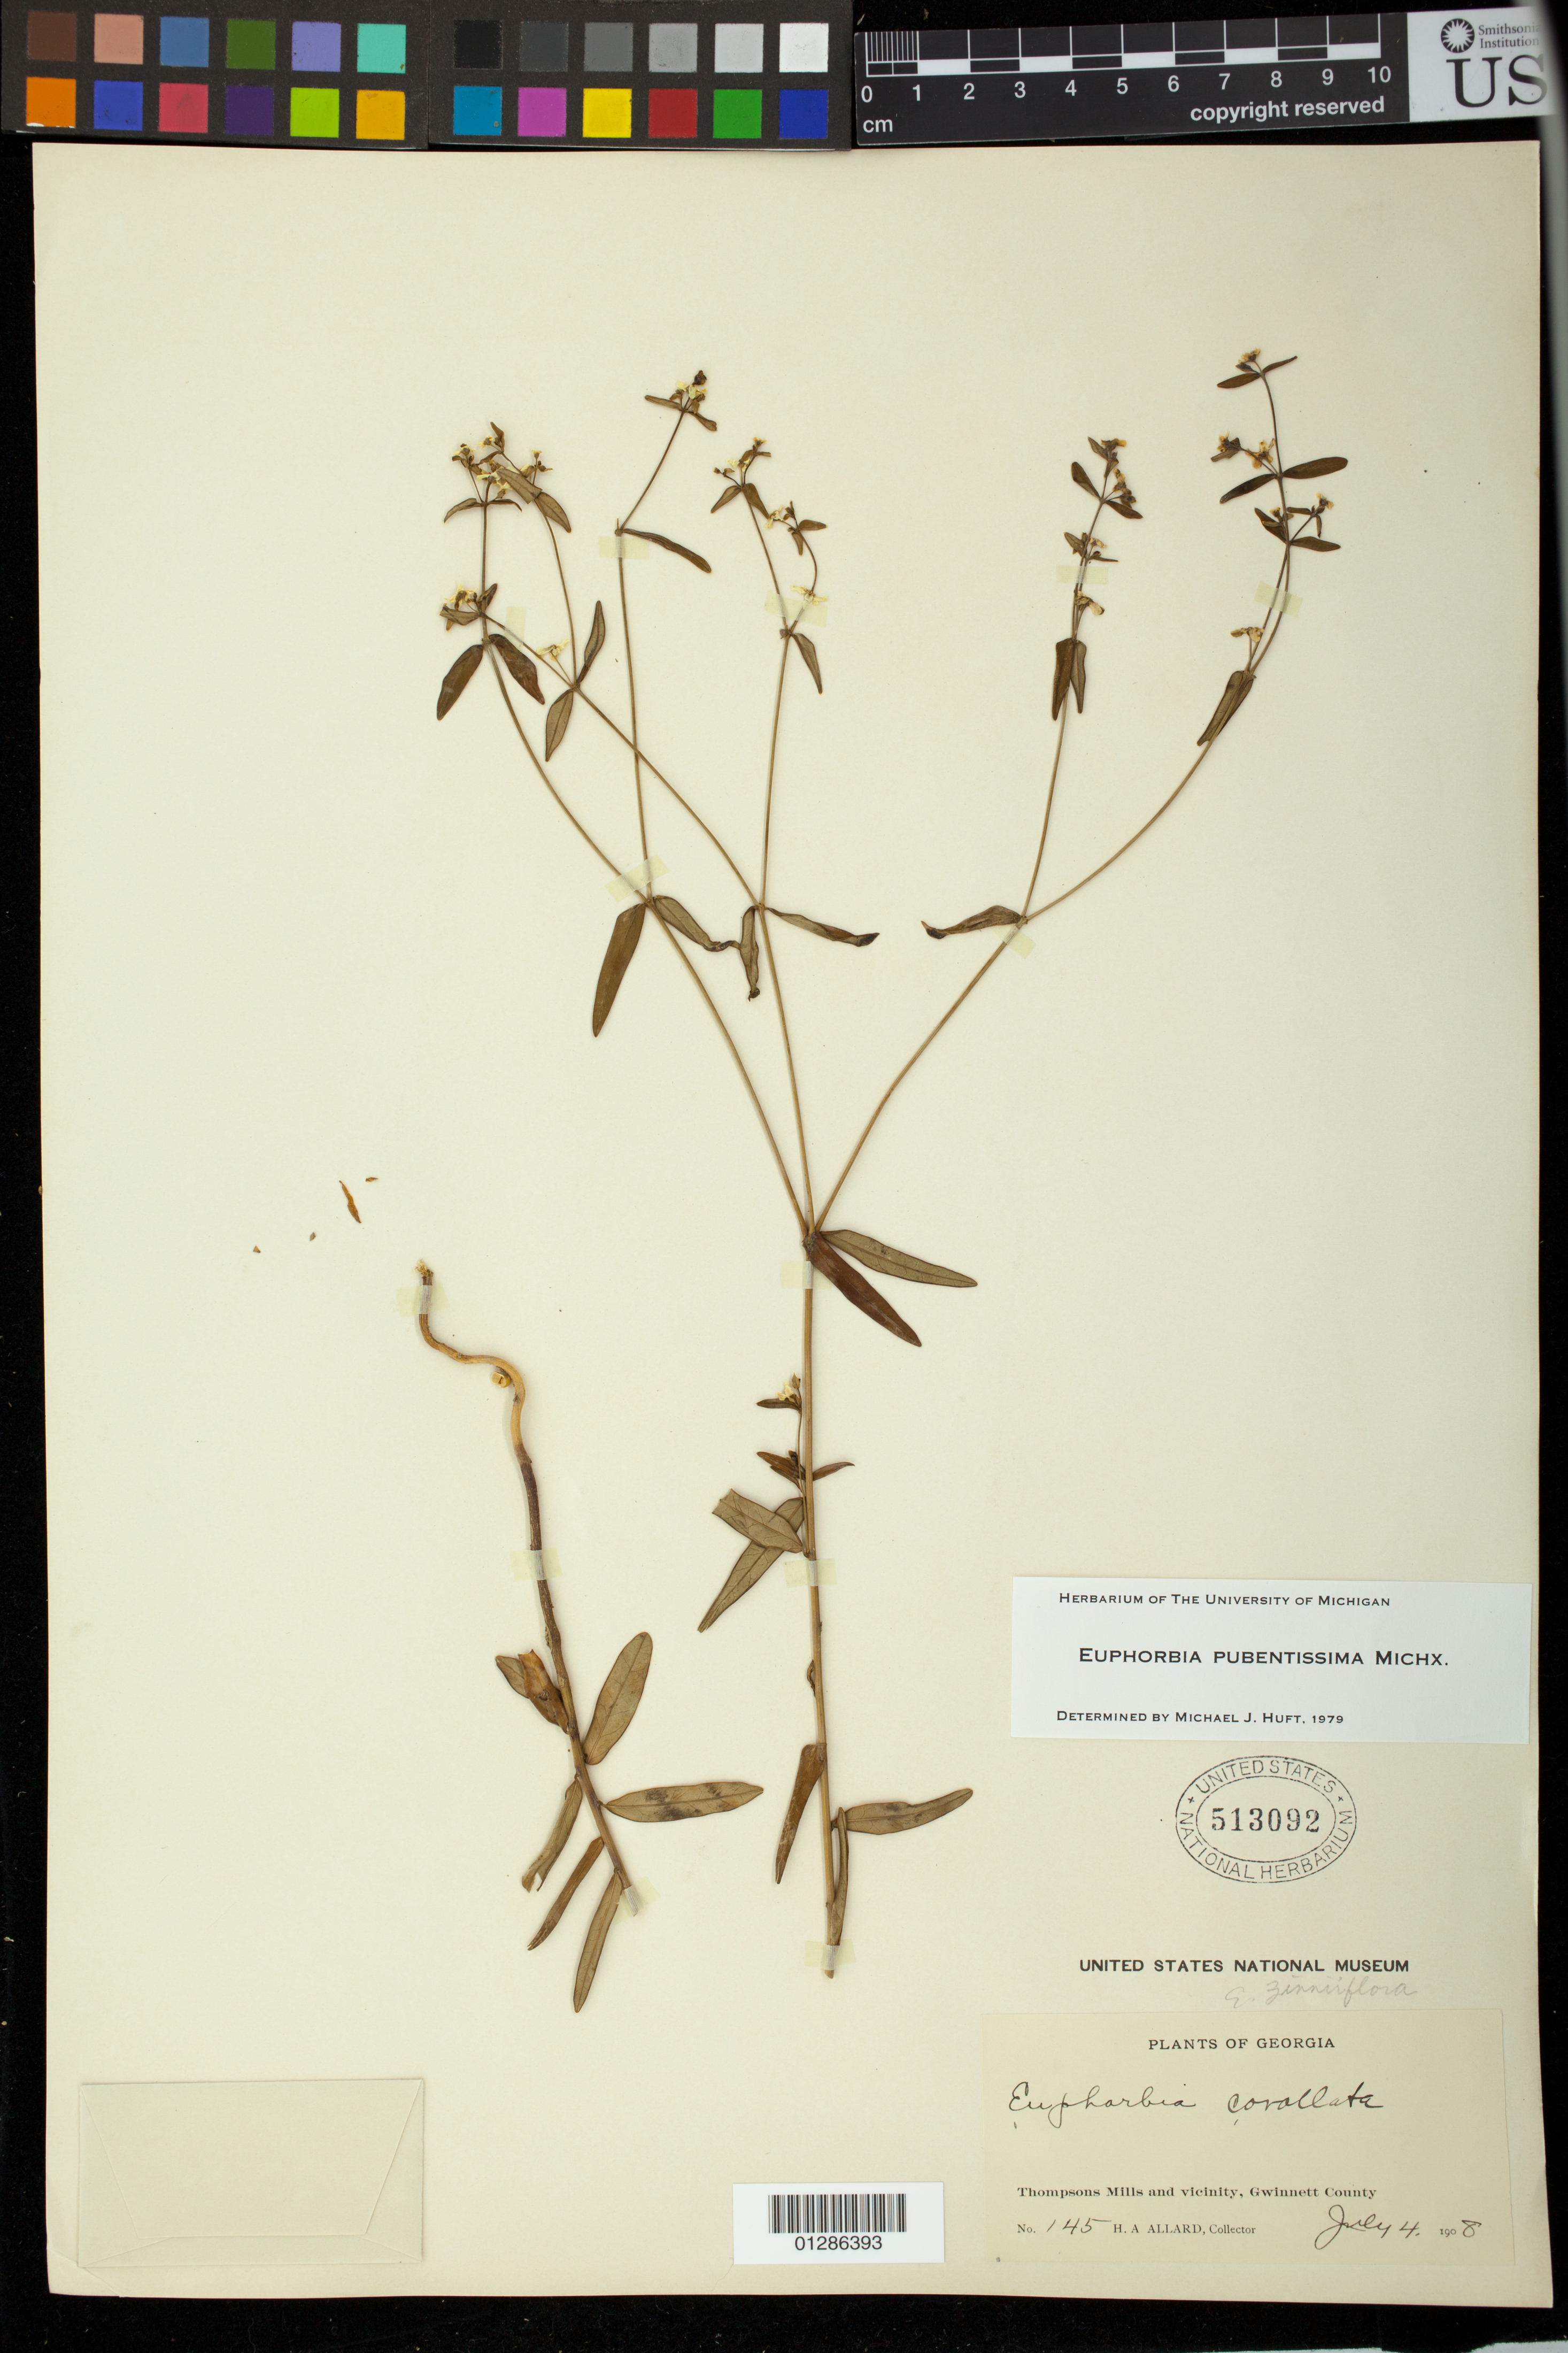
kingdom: Plantae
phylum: Tracheophyta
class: Magnoliopsida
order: Malpighiales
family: Euphorbiaceae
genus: Euphorbia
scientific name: Euphorbia pubentissima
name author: Michx.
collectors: H. A. Allard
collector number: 145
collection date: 1908-07-04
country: United States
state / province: Georgia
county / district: Gwinnett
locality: Thompsons Mills and vicinity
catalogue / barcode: US 513092